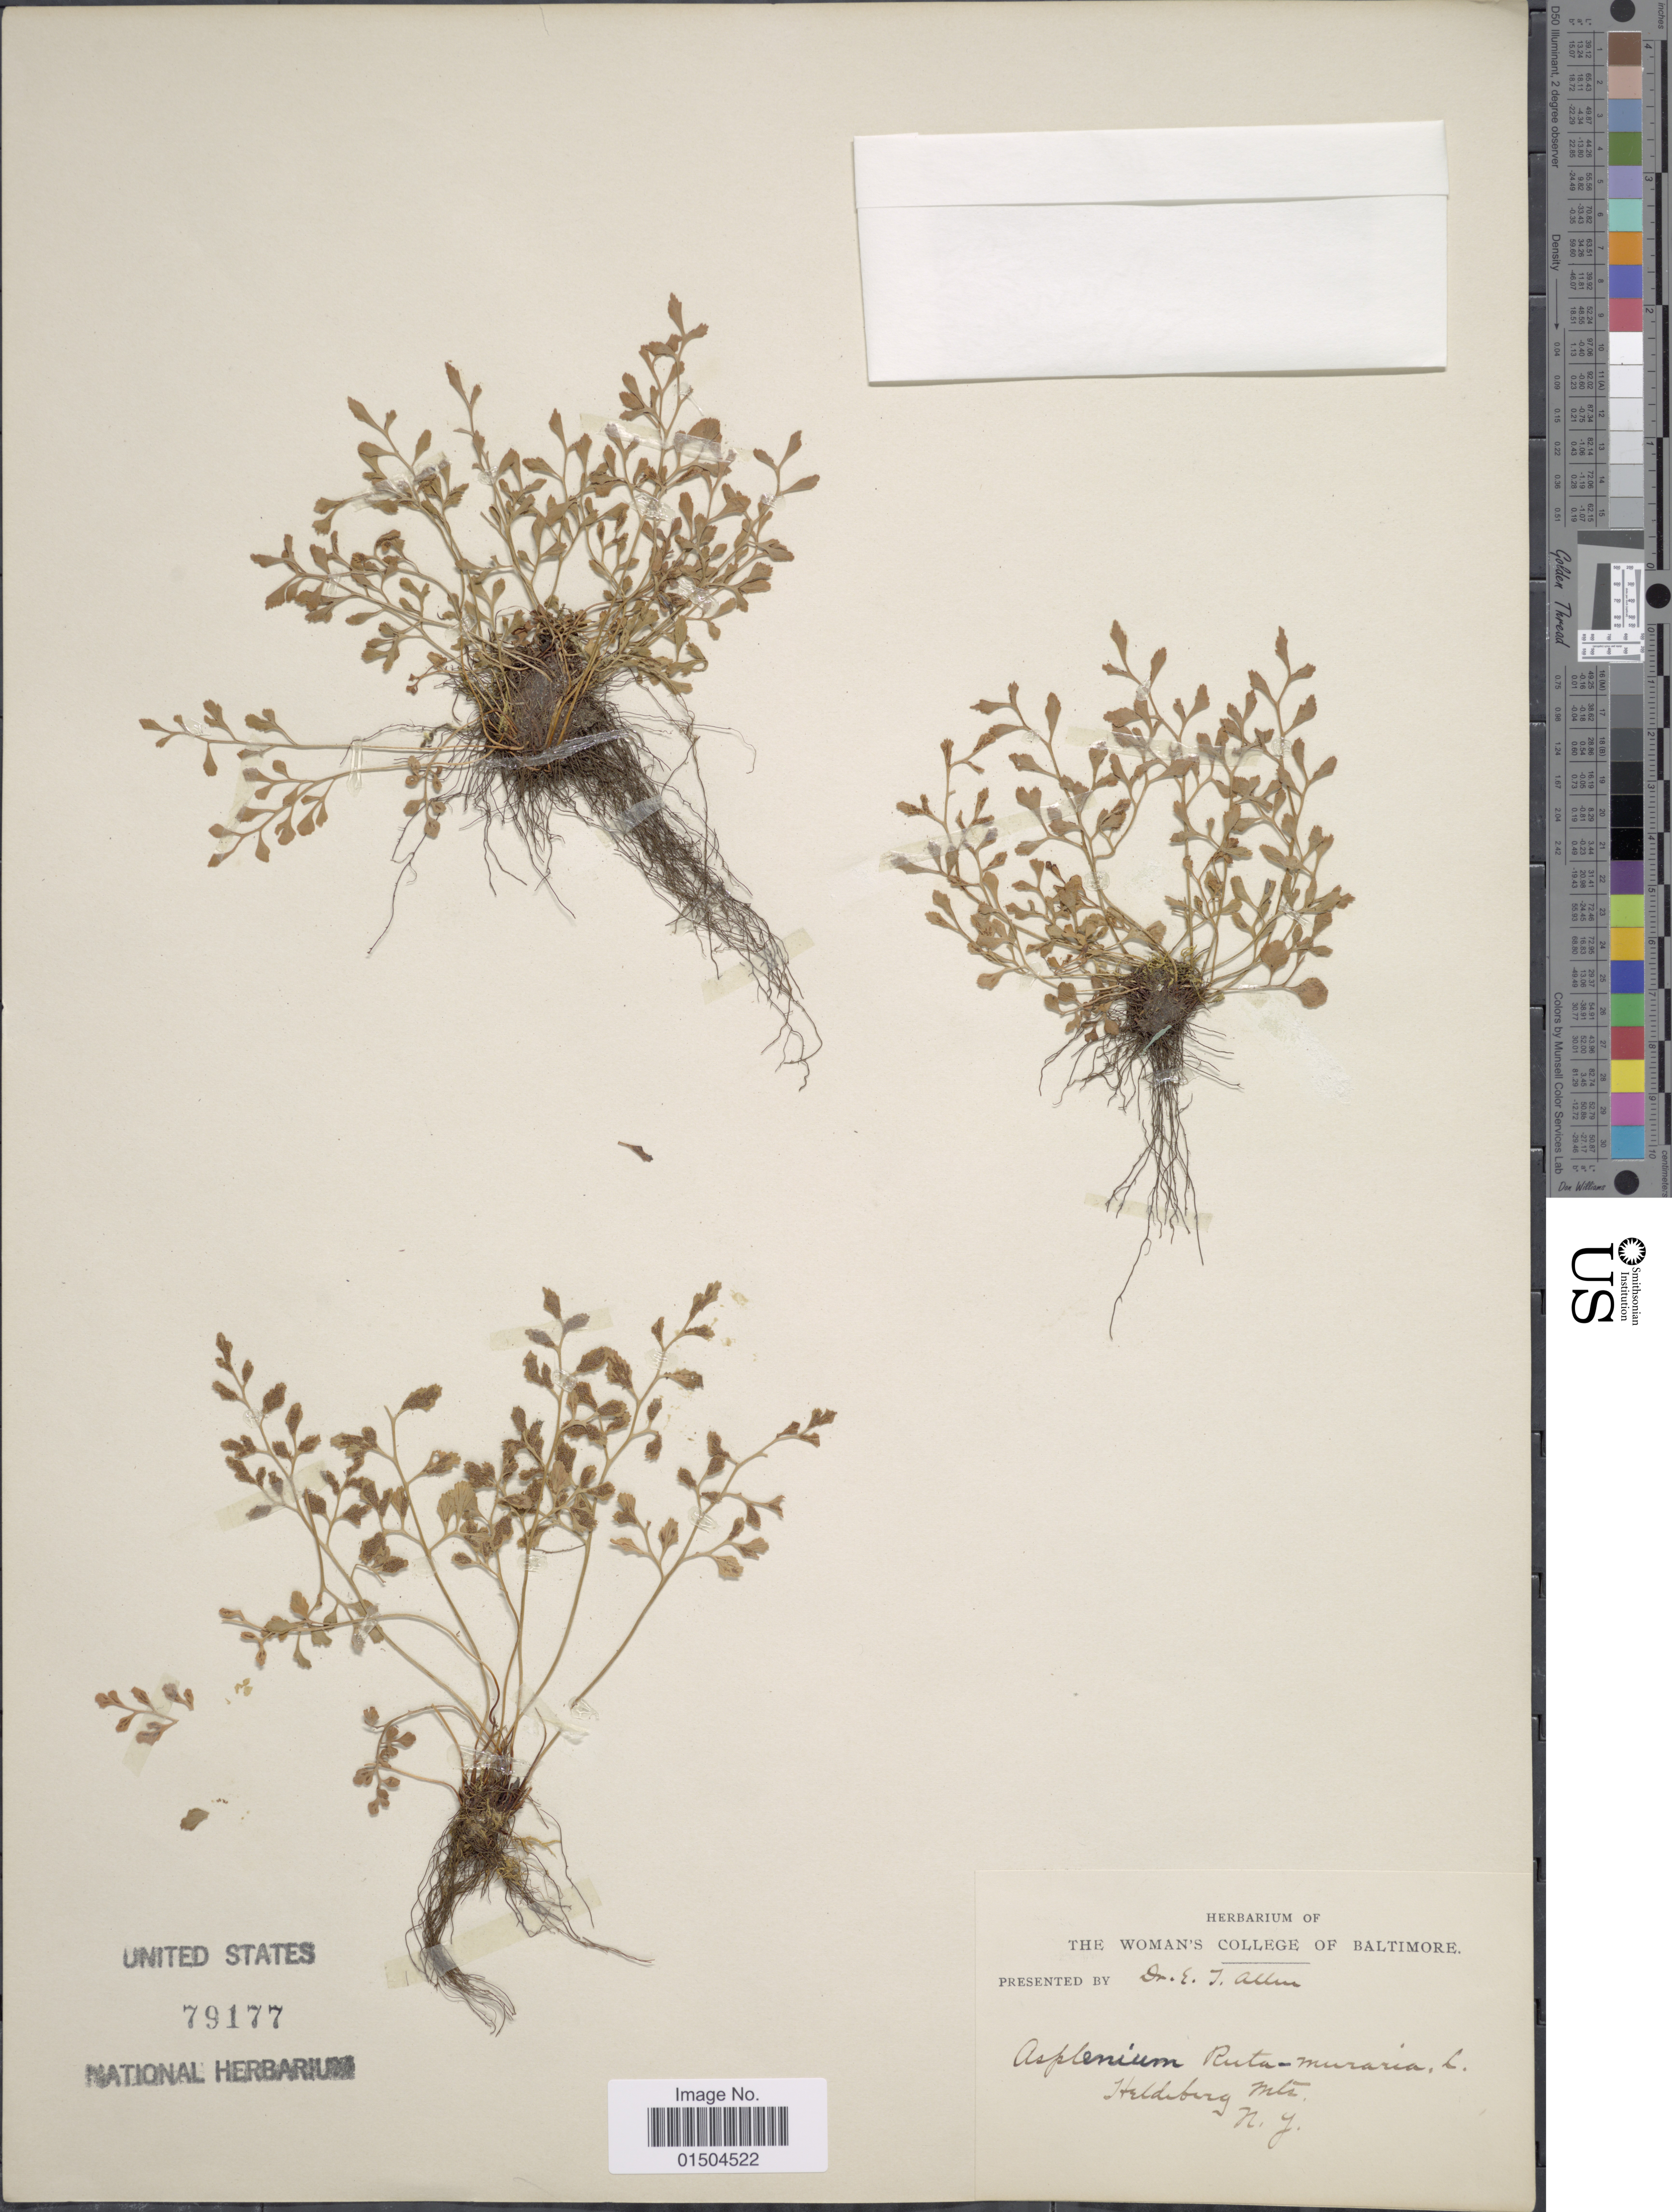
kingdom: Plantae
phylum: Tracheophyta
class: Polypodiopsida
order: Polypodiales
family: Aspleniaceae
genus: Asplenium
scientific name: Asplenium ruta-muraria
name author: L.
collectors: E. J. Allen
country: United States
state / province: New Jersey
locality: Heldeberg Mts.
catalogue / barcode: US 79177